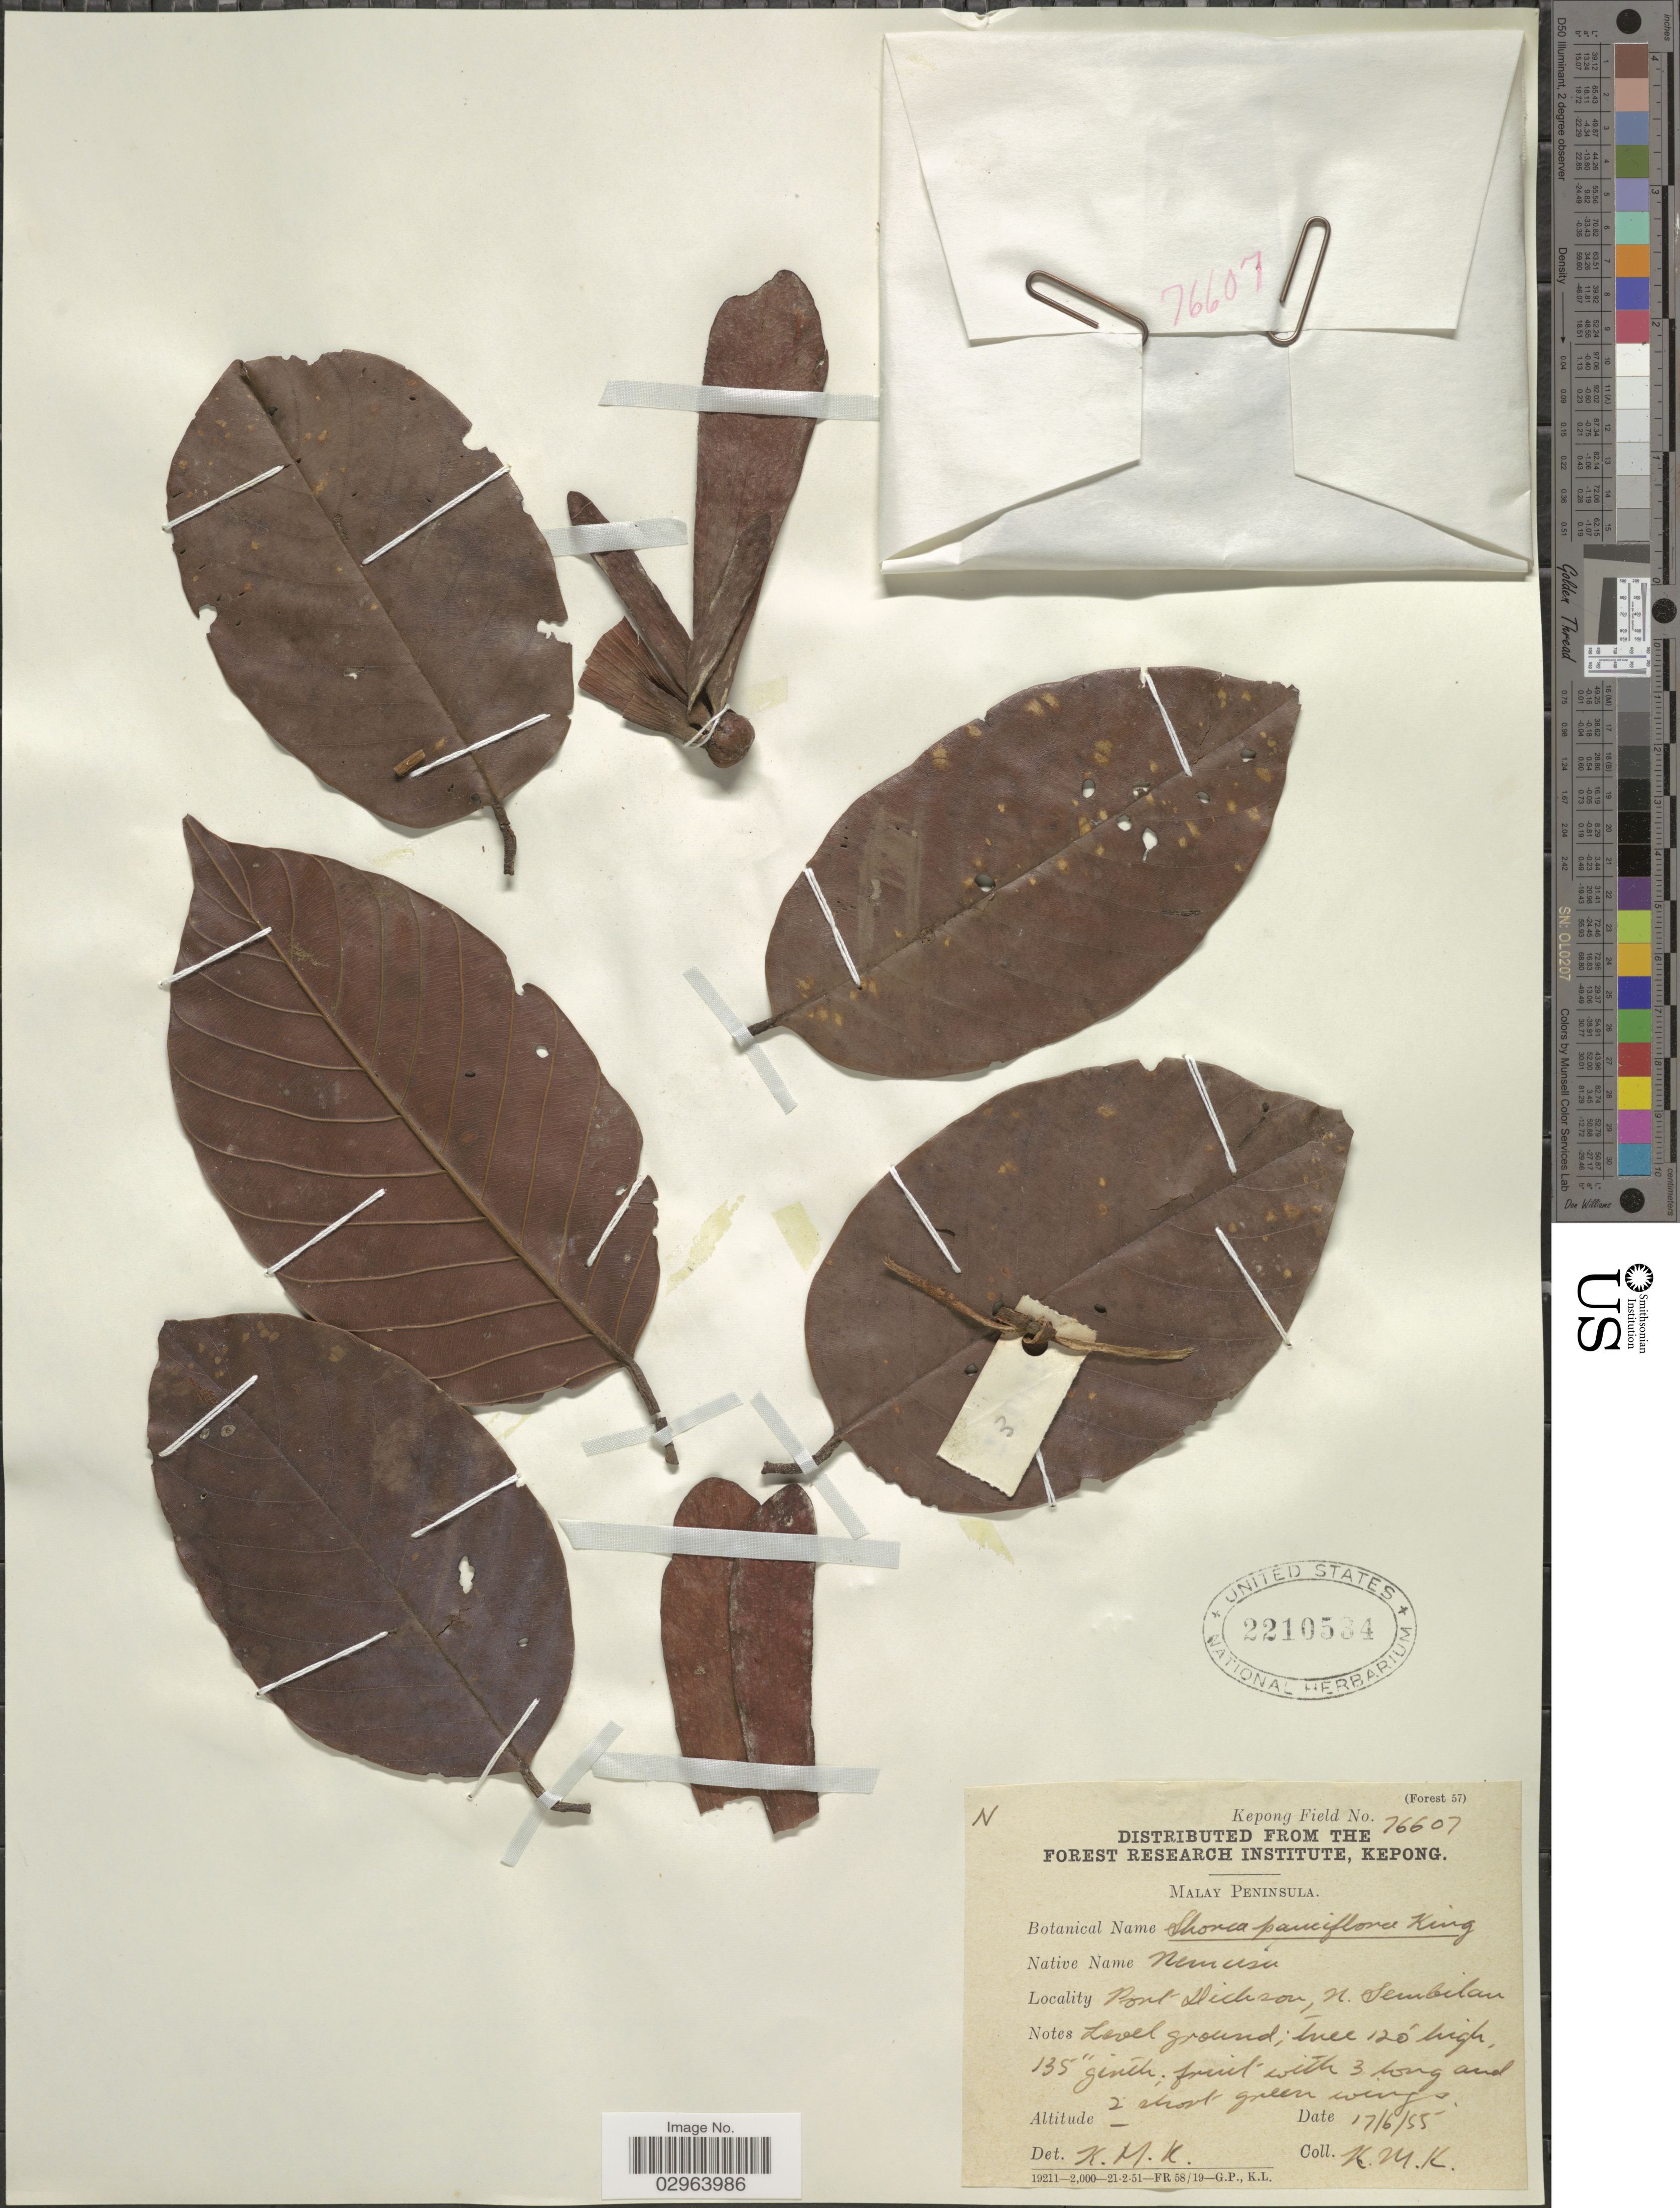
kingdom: Plantae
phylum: Tracheophyta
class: Magnoliopsida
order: Malvales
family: Dipterocarpaceae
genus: Rubroshorea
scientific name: Rubroshorea pauciflora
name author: (King) P.S. Ashton & J. Heck.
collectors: K. M. K.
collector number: Kepong Field 76607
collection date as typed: Transcribed d/m/y: 17/6/55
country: Malaysia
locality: Malay Peninsula. Port Dickson, N. Sembilan.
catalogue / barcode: US 2210584